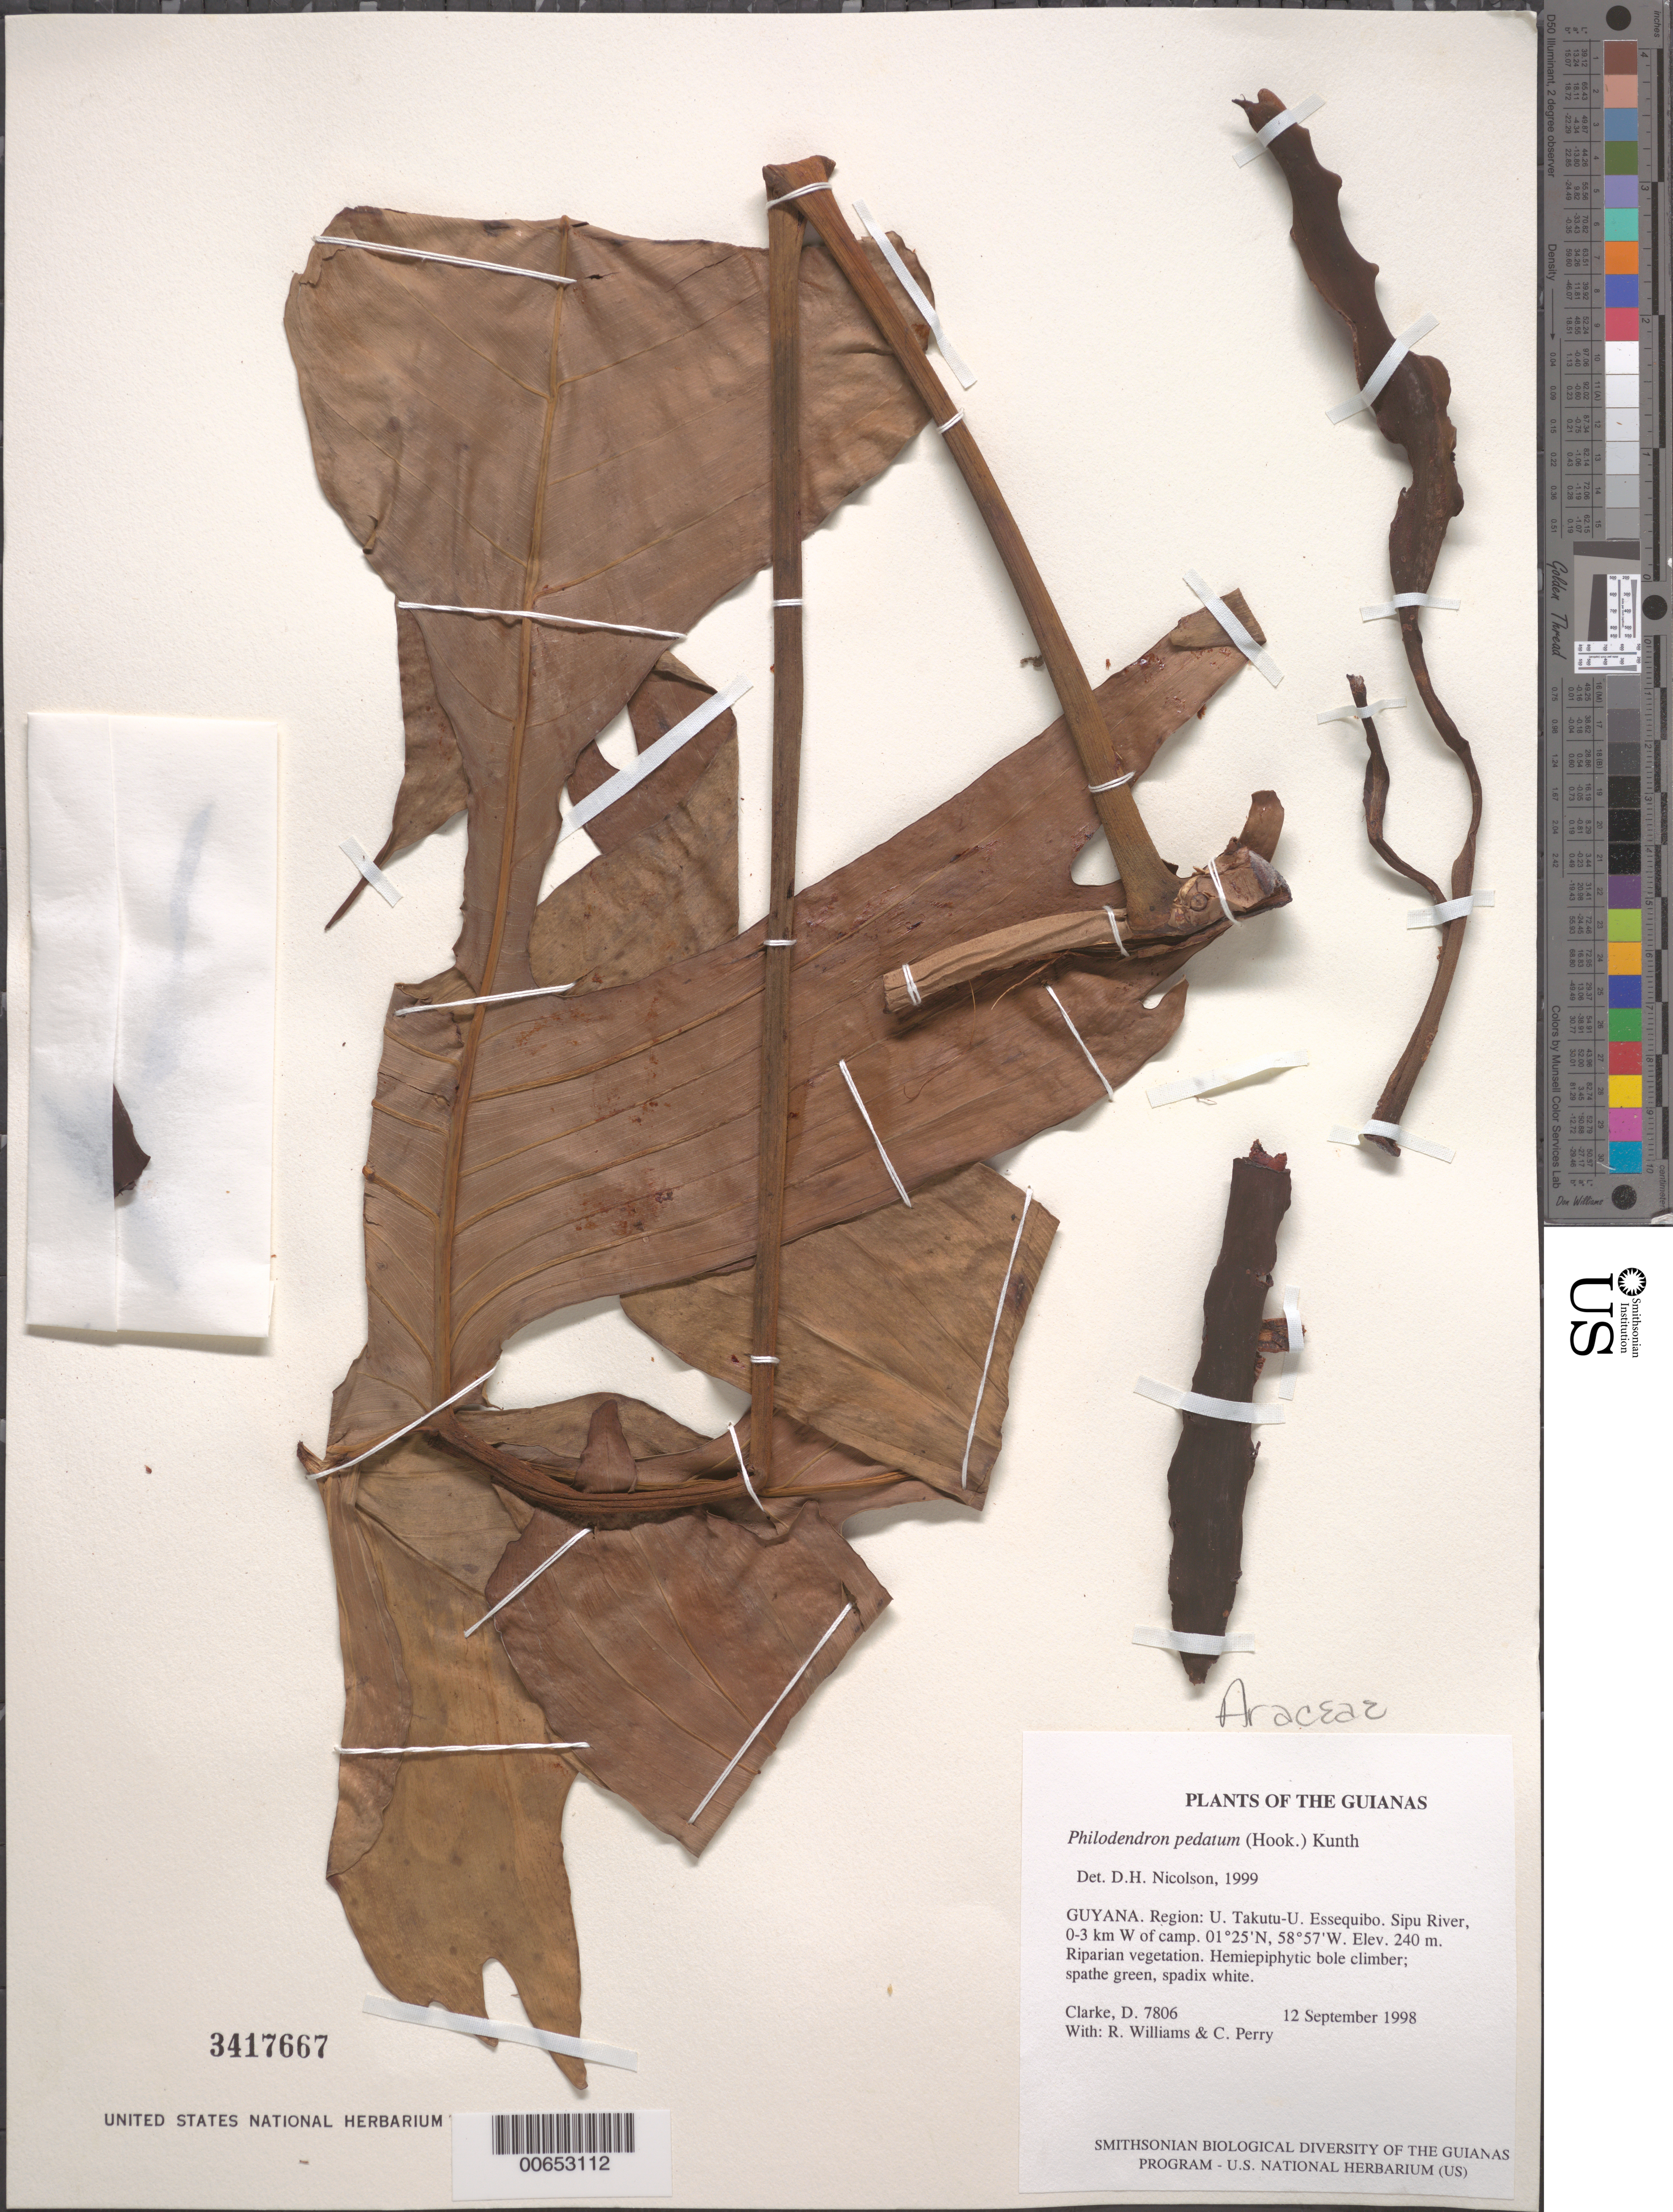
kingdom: Plantae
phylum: Tracheophyta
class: Liliopsida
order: Alismatales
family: Araceae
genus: Philodendron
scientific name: Philodendron pedatum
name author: (Hook.) Kunth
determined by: Nicolson, Dan H.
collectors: H. D. Clarke, R. Williams & C. Perry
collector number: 7806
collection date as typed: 12 September 1998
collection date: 1998-09-12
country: Guyana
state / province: U. Takutu-U. Essequibo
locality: Sipu River, 0-3 km W of camp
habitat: Riparian vegetation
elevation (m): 240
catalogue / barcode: US 3417667